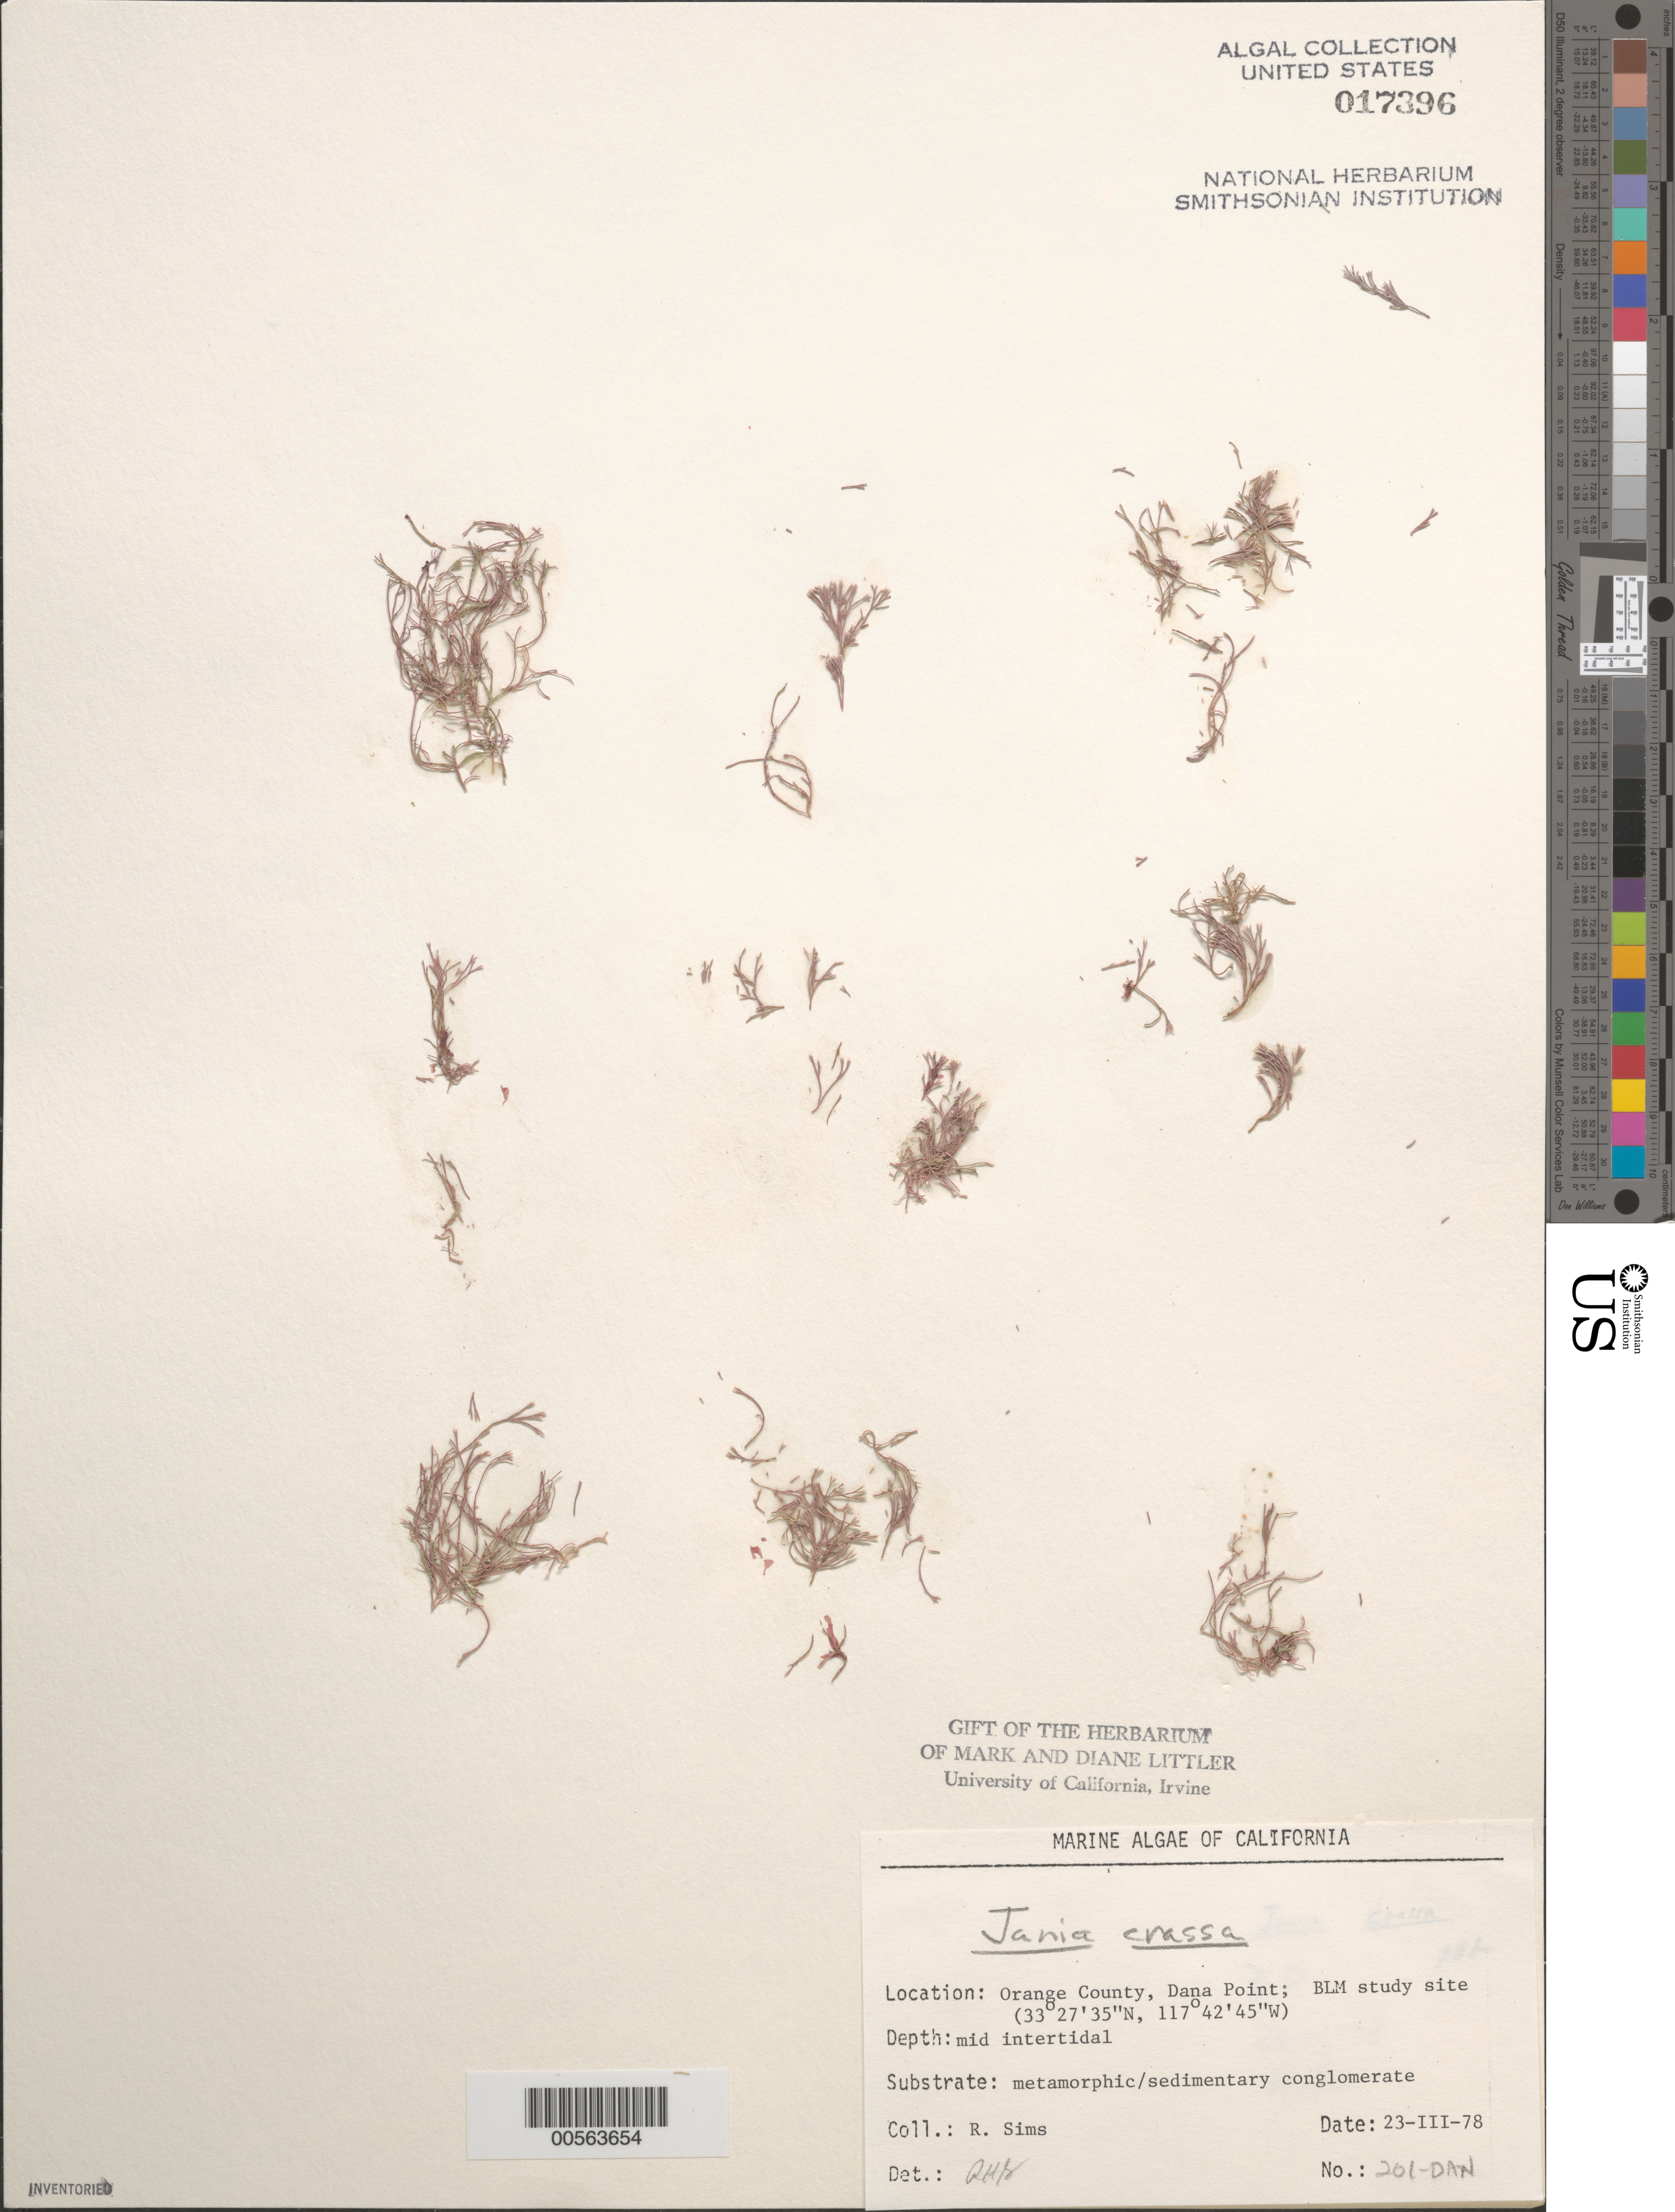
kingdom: Plantae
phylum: Rhodophyta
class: Florideophyceae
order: Corallinales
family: Corallinaceae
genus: Jania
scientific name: Jania crassa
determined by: Sims, Robert H.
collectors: R. H. Sims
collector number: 201-dan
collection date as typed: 23 Mar 1978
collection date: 1978-03-23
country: United States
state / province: California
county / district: Orange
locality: Dana Point, 1 km north of marina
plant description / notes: BLM-SOCALBIGHT Rocky Intertidal Survey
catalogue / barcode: US 17396